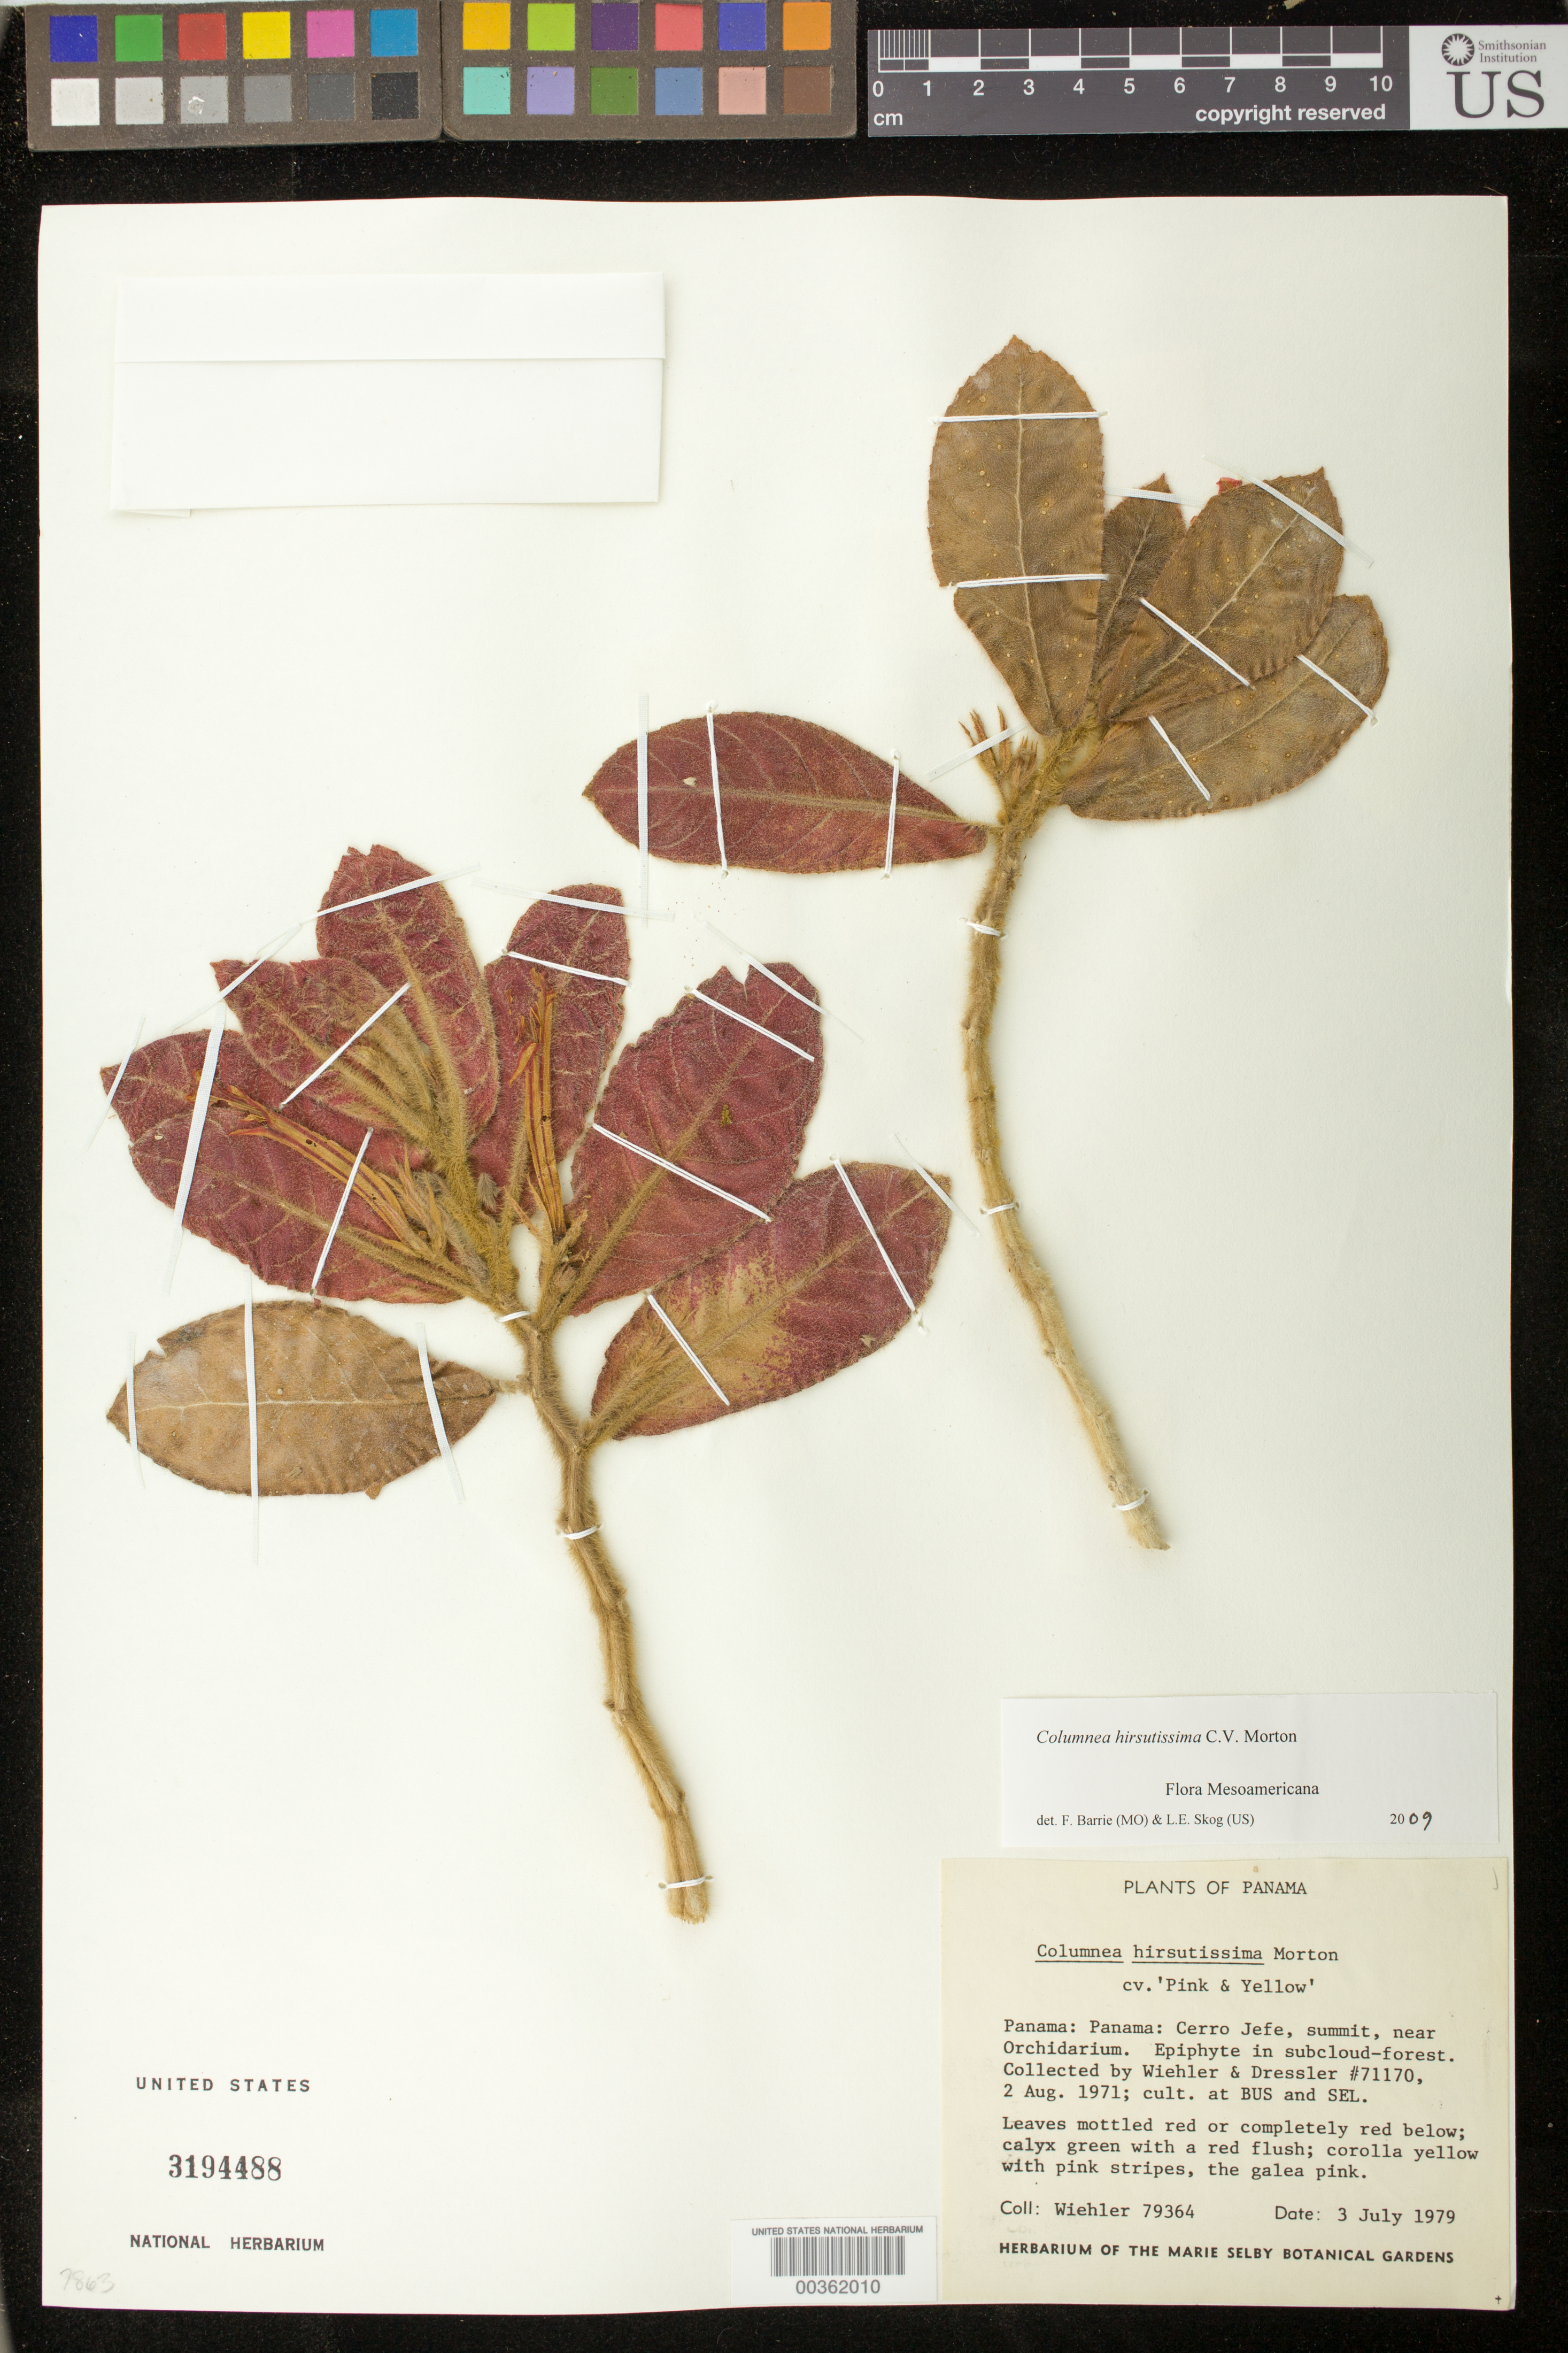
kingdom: Plantae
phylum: Tracheophyta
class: Magnoliopsida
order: Lamiales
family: Gesneriaceae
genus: Columnea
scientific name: Columnea hirsutissima 'Pink & Yellow'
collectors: H. J. Wiehler & R. Dressler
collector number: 79364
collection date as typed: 03 Jul 1979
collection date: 1979-07-03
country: Panama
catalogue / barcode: US 3194488